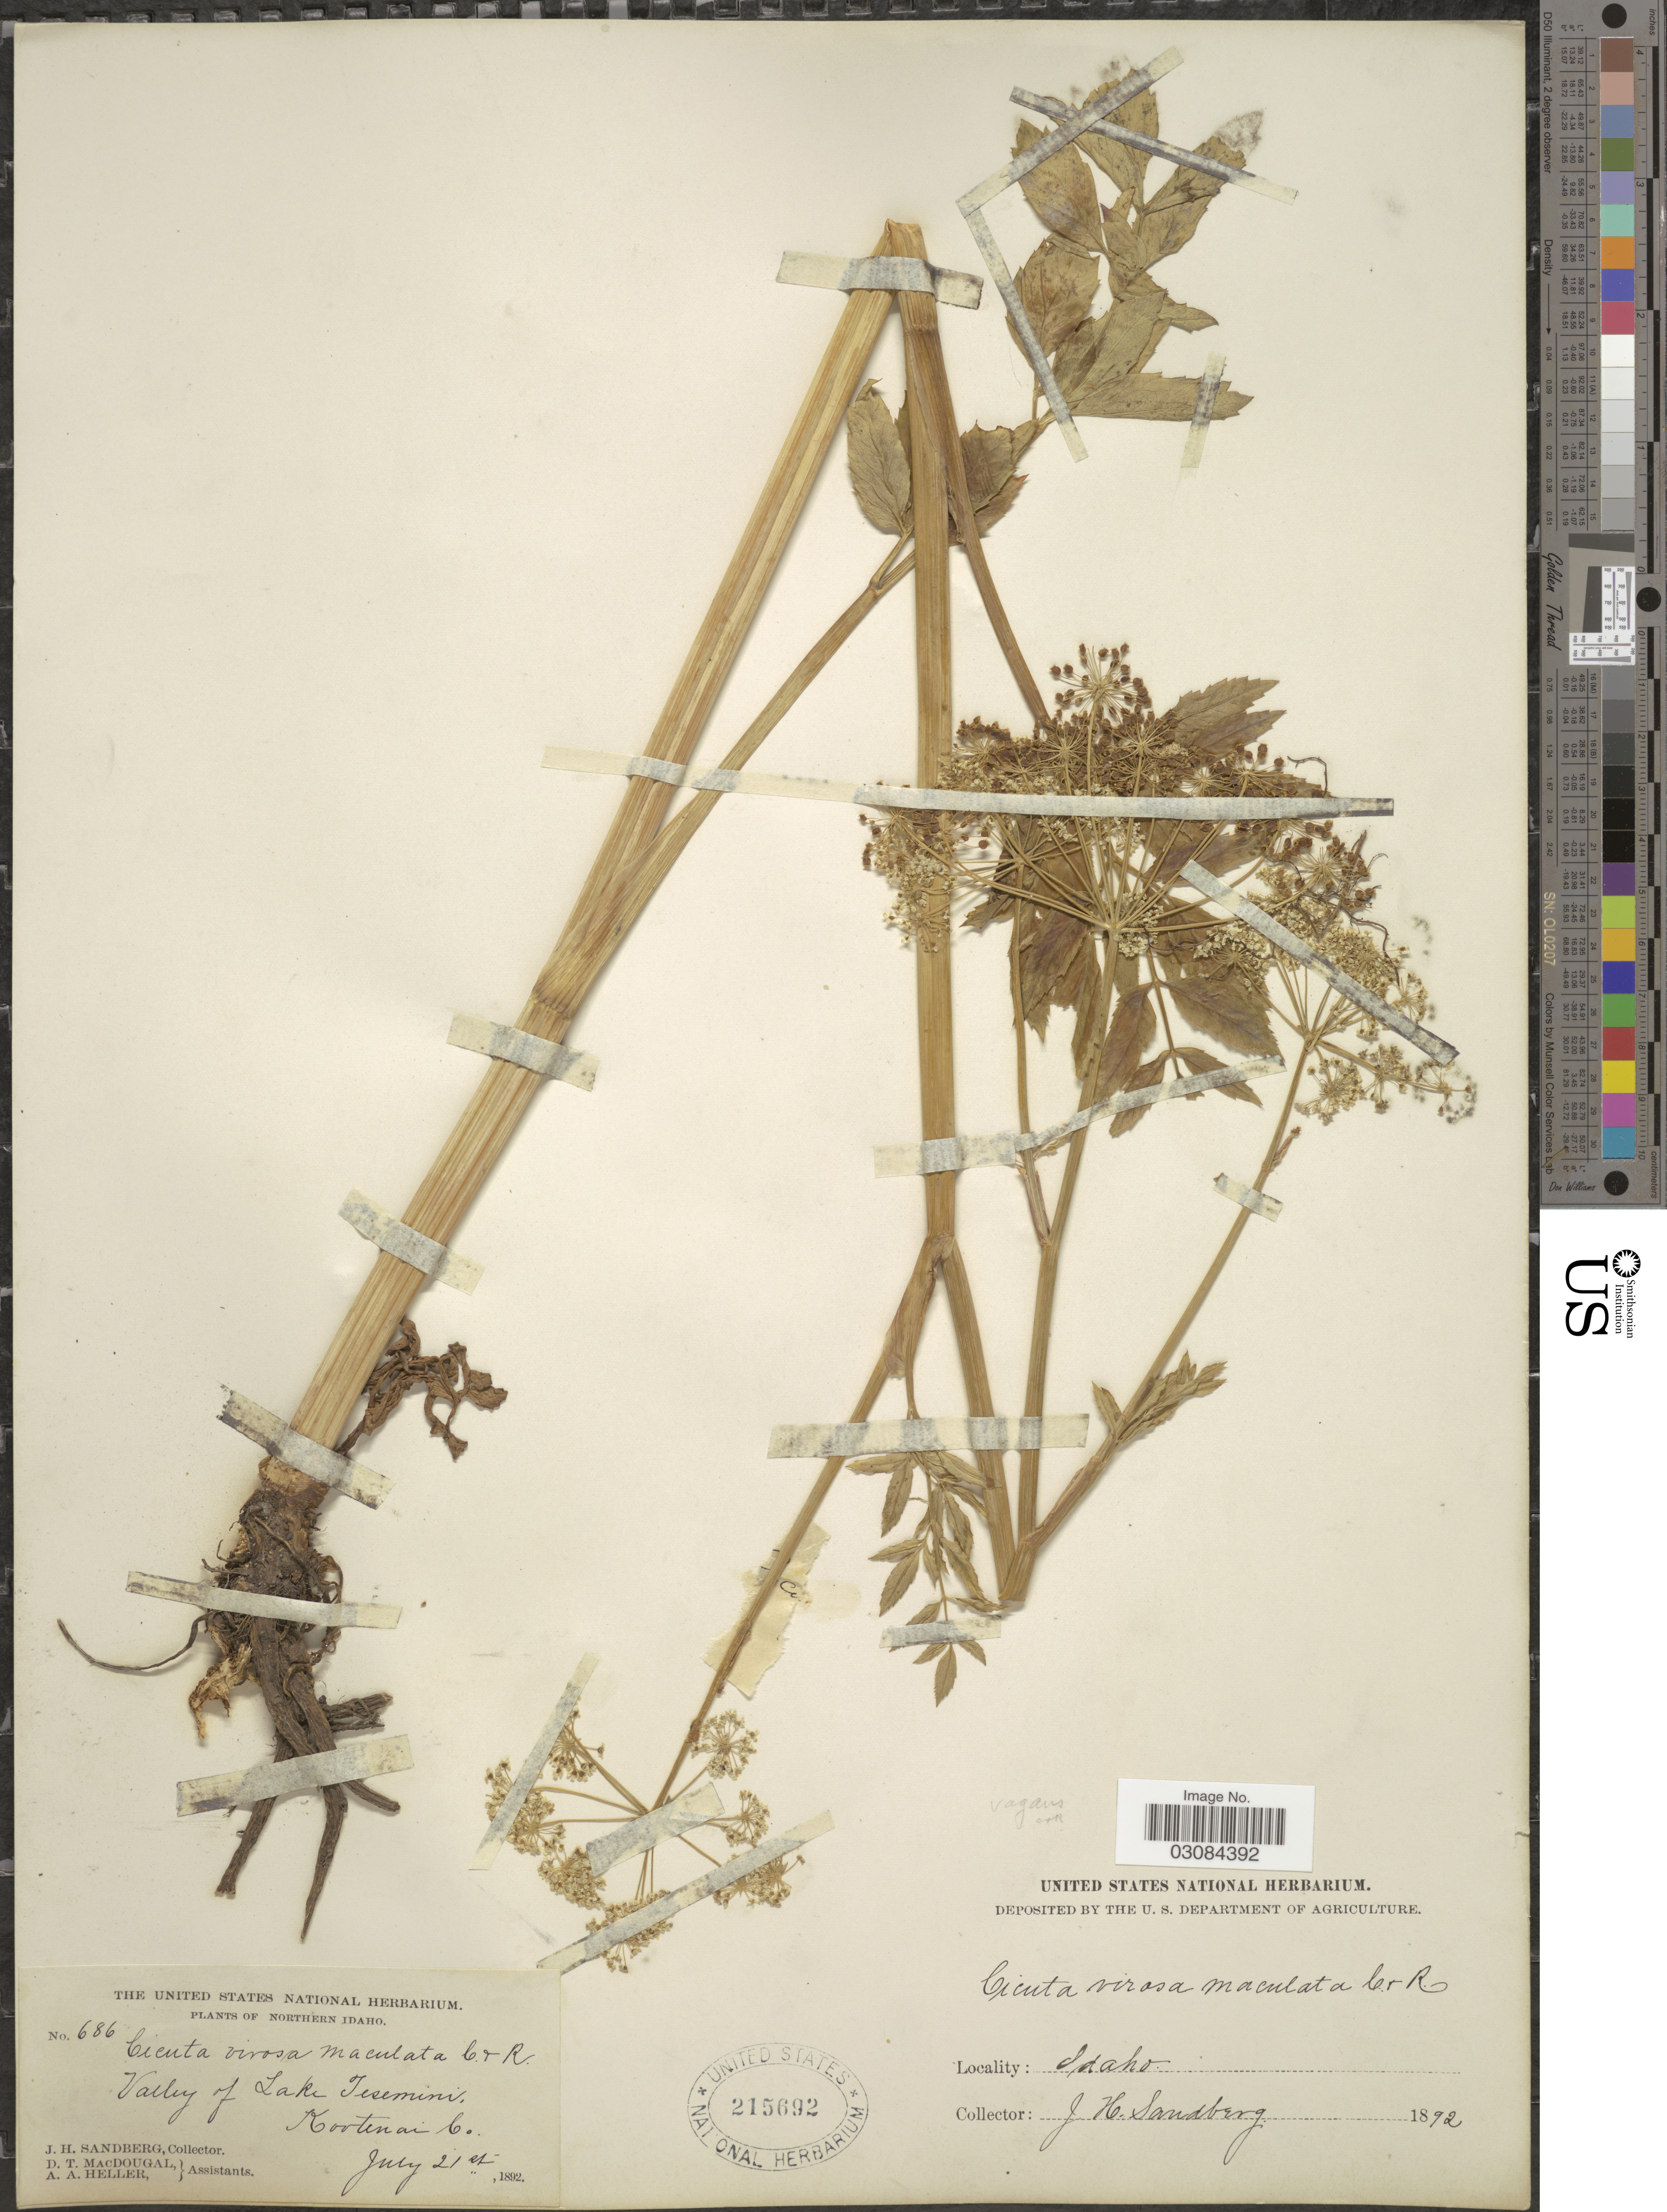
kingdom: Plantae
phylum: Tracheophyta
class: Magnoliopsida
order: Apiales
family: Apiaceae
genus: Cicuta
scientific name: Cicuta douglasii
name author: (DC.) J.M. Coult. & Rose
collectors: J. H. Sandberg, D. T. MacDougal & A. A. Heller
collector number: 686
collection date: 1892-07-21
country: United States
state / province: Idaho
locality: Northern Idaho. Valley of Lake Tesemini, Kootenai Co.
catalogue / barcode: US 215692